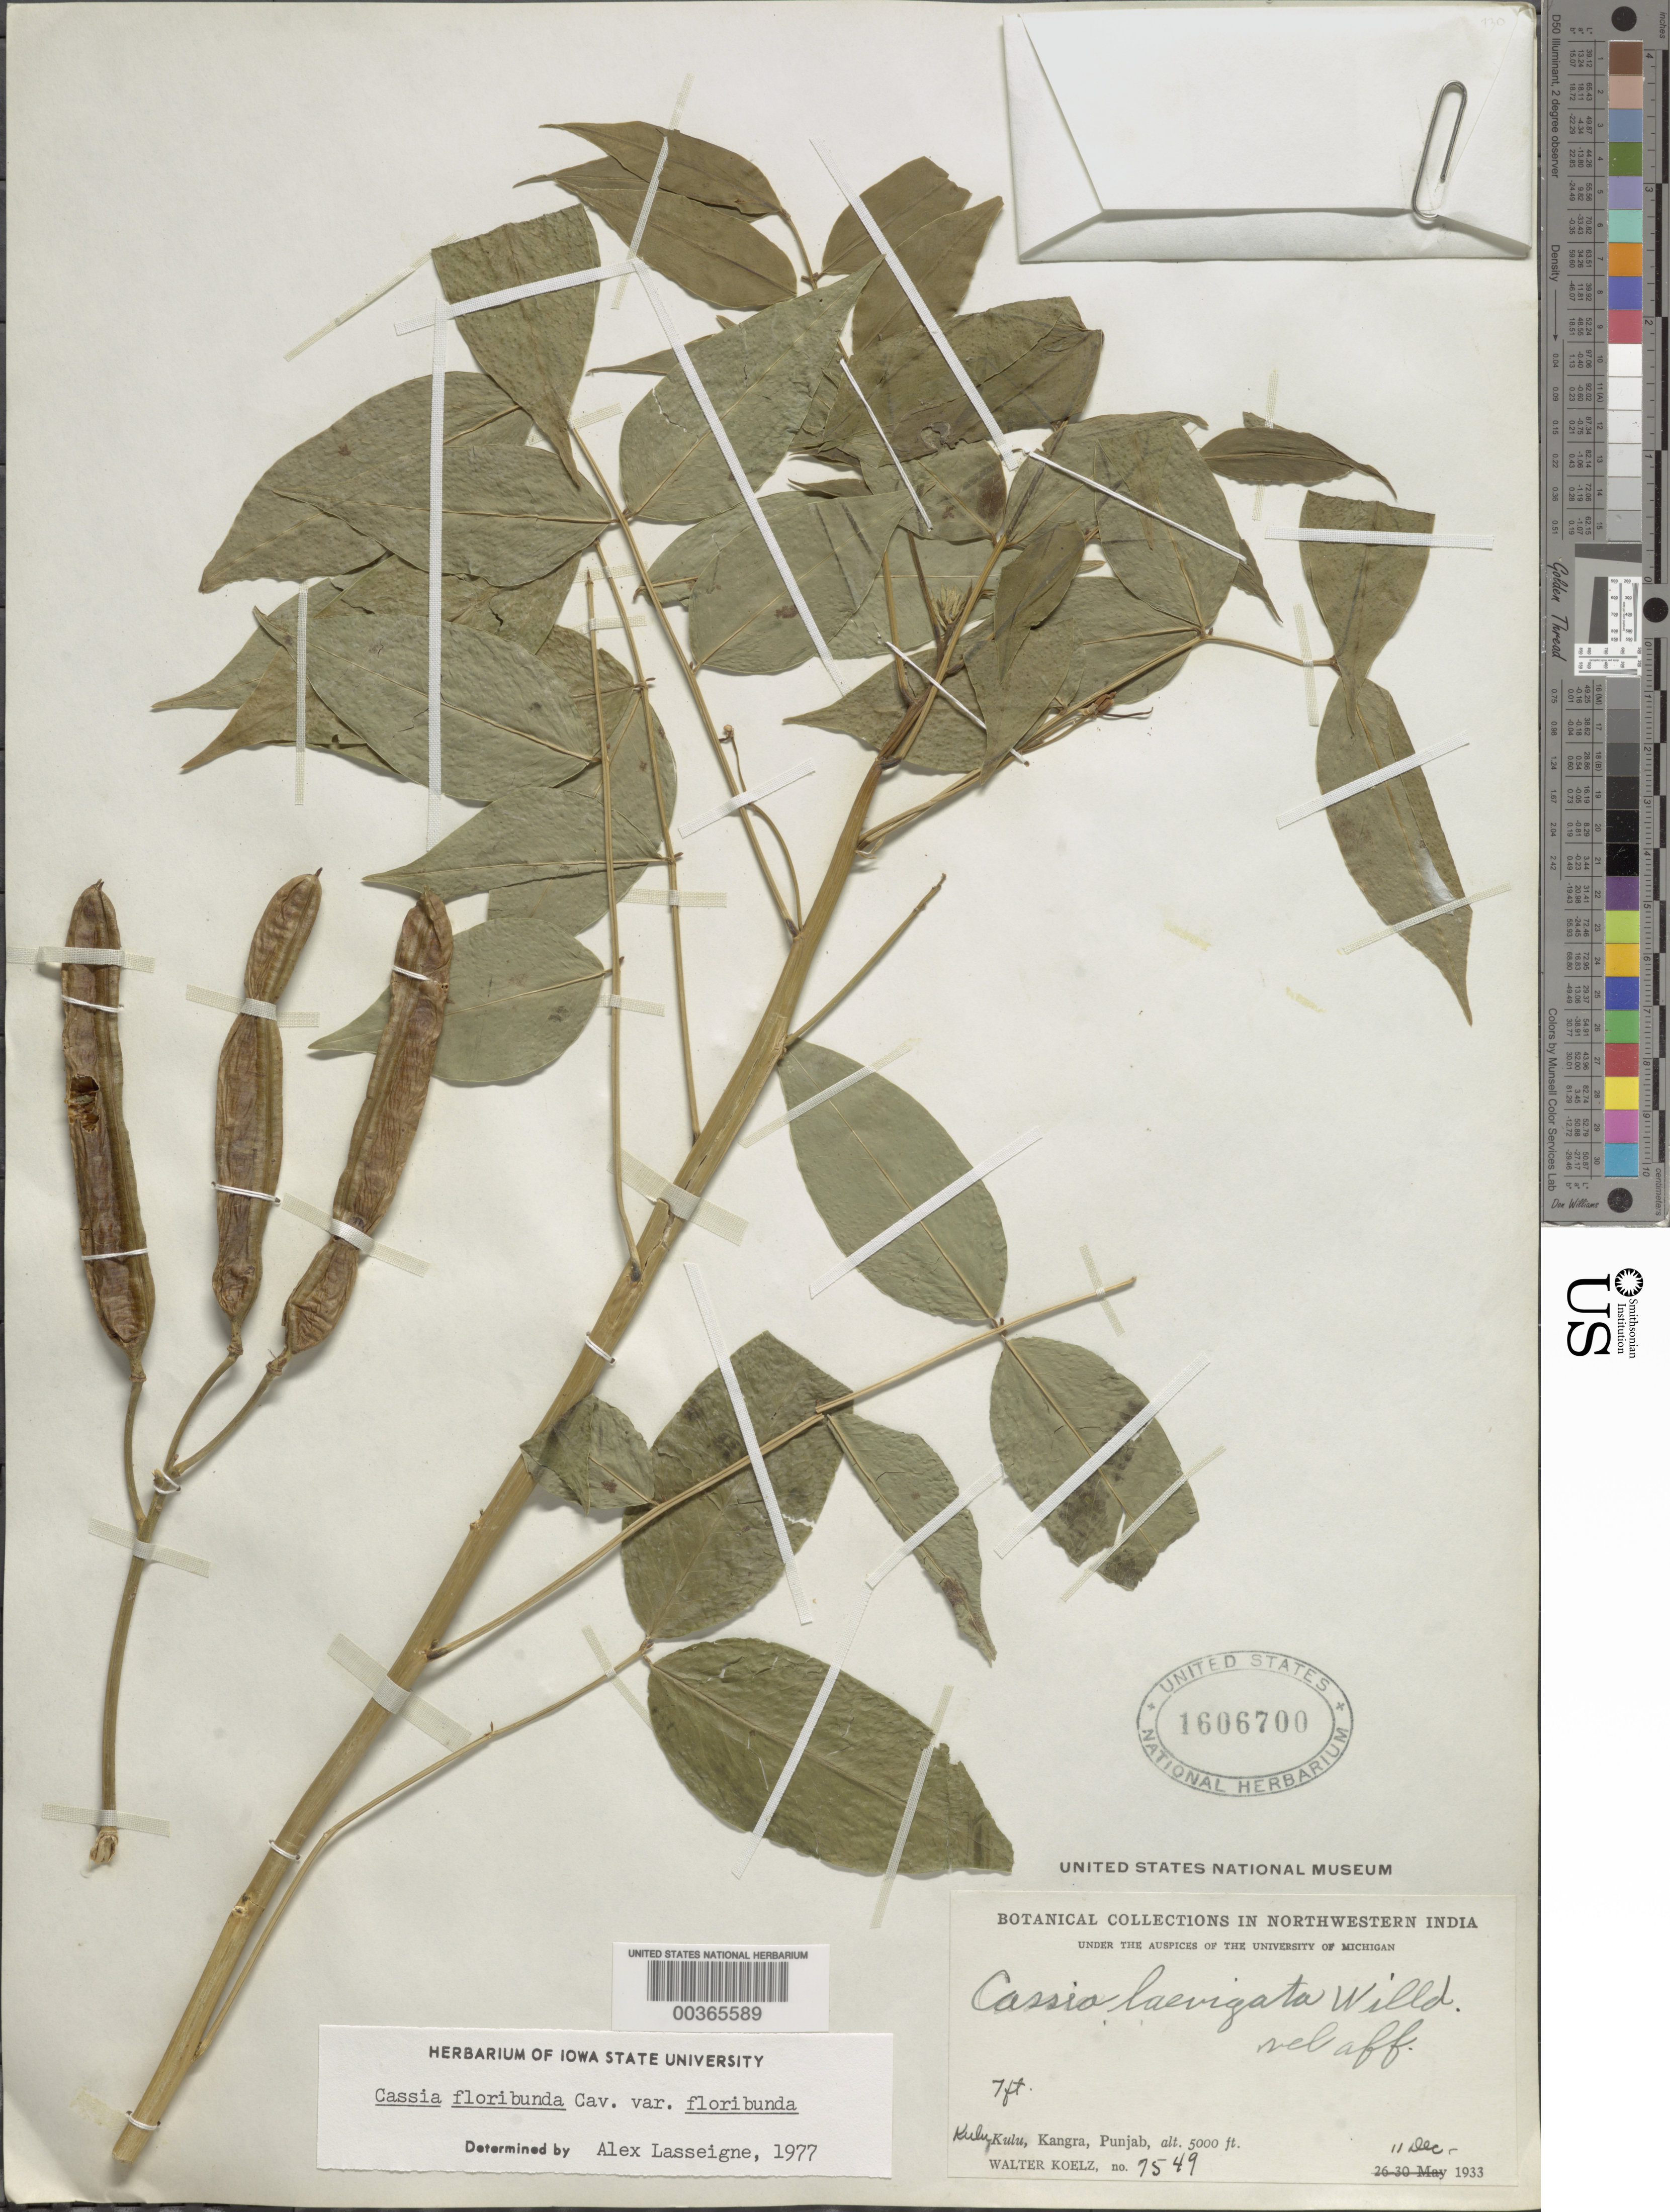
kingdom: Plantae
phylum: Tracheophyta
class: Magnoliopsida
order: Fabales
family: Fabaceae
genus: Senna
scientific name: Senna septemtrionalis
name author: (Viv.) H.S. Irwin & Barneby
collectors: W. N. Koelz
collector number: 7549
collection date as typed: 11 Dec 1933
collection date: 1933-12-11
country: India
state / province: Himachal Pradesh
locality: Kulu Kulu, Kangra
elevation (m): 1524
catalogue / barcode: US 1606700